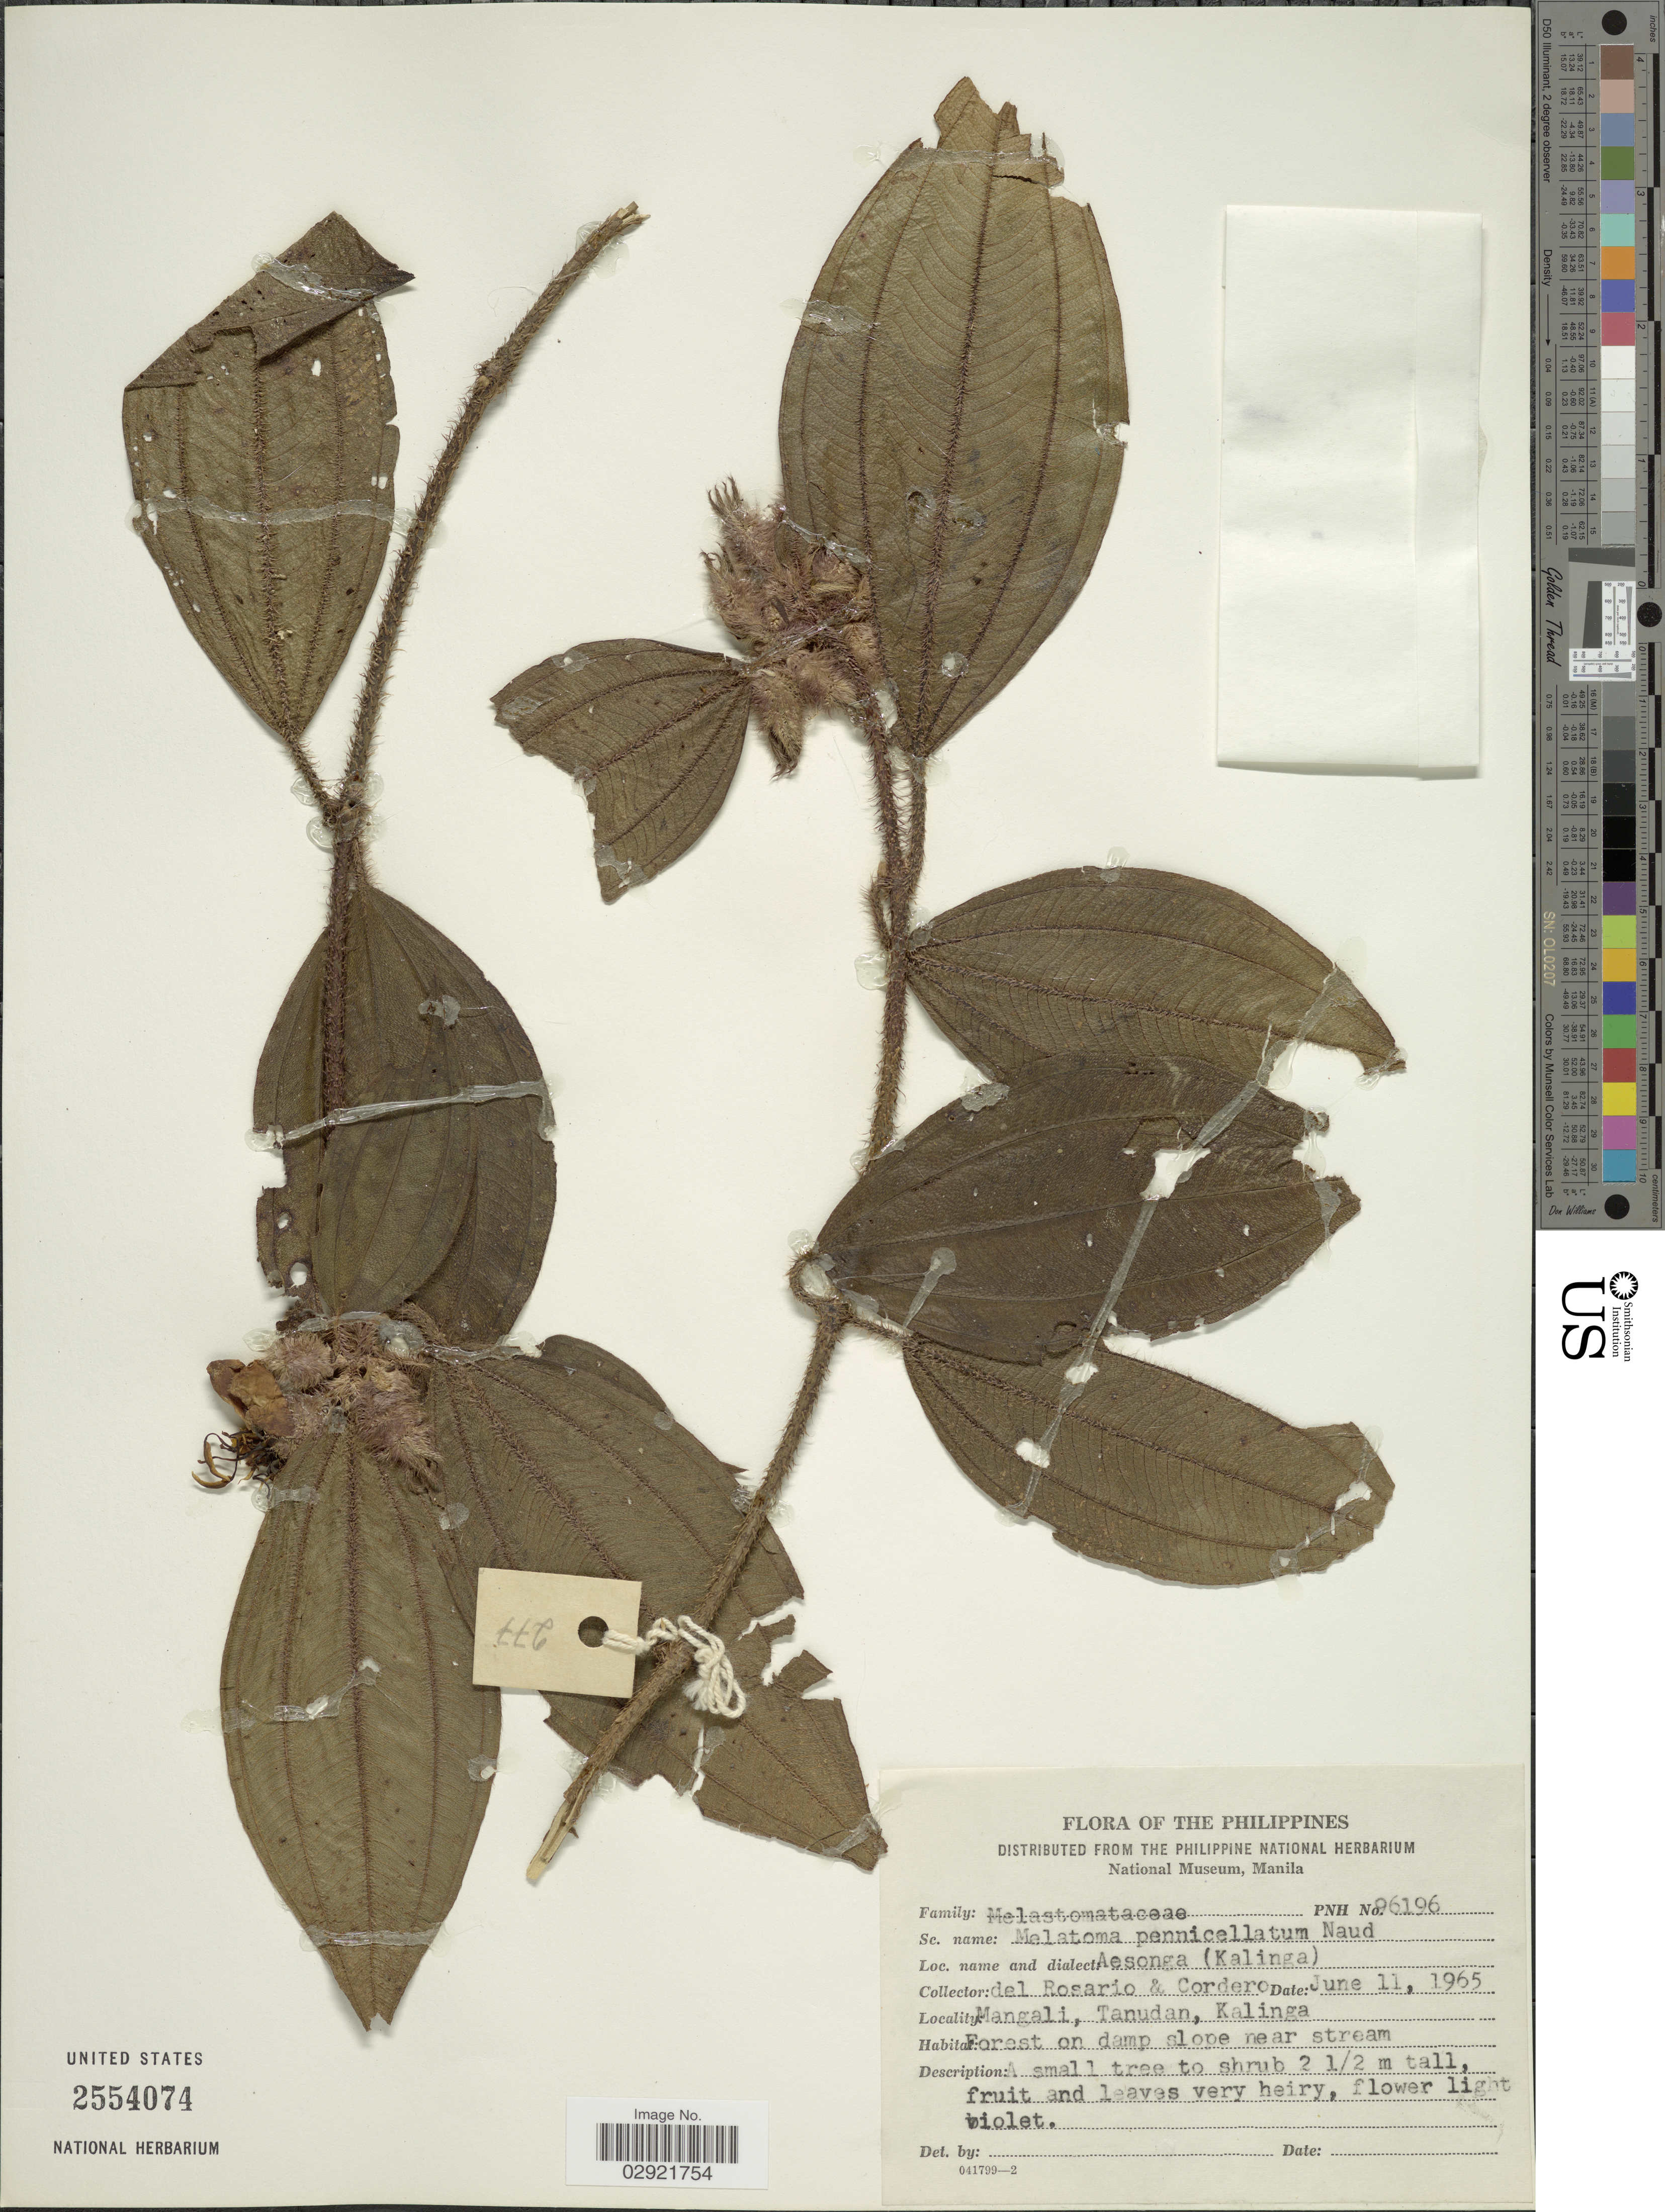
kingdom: Plantae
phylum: Tracheophyta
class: Magnoliopsida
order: Myrtales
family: Melastomataceae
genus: Melastoma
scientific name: Melastoma crinitum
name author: Roxb.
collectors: Del Rosario & -. Cordero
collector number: PNH96196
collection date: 1965-06-11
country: Philippines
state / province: Cordillera (Administrative Region)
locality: Mangali, Tanudan, Kalinga.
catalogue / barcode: US 2554074